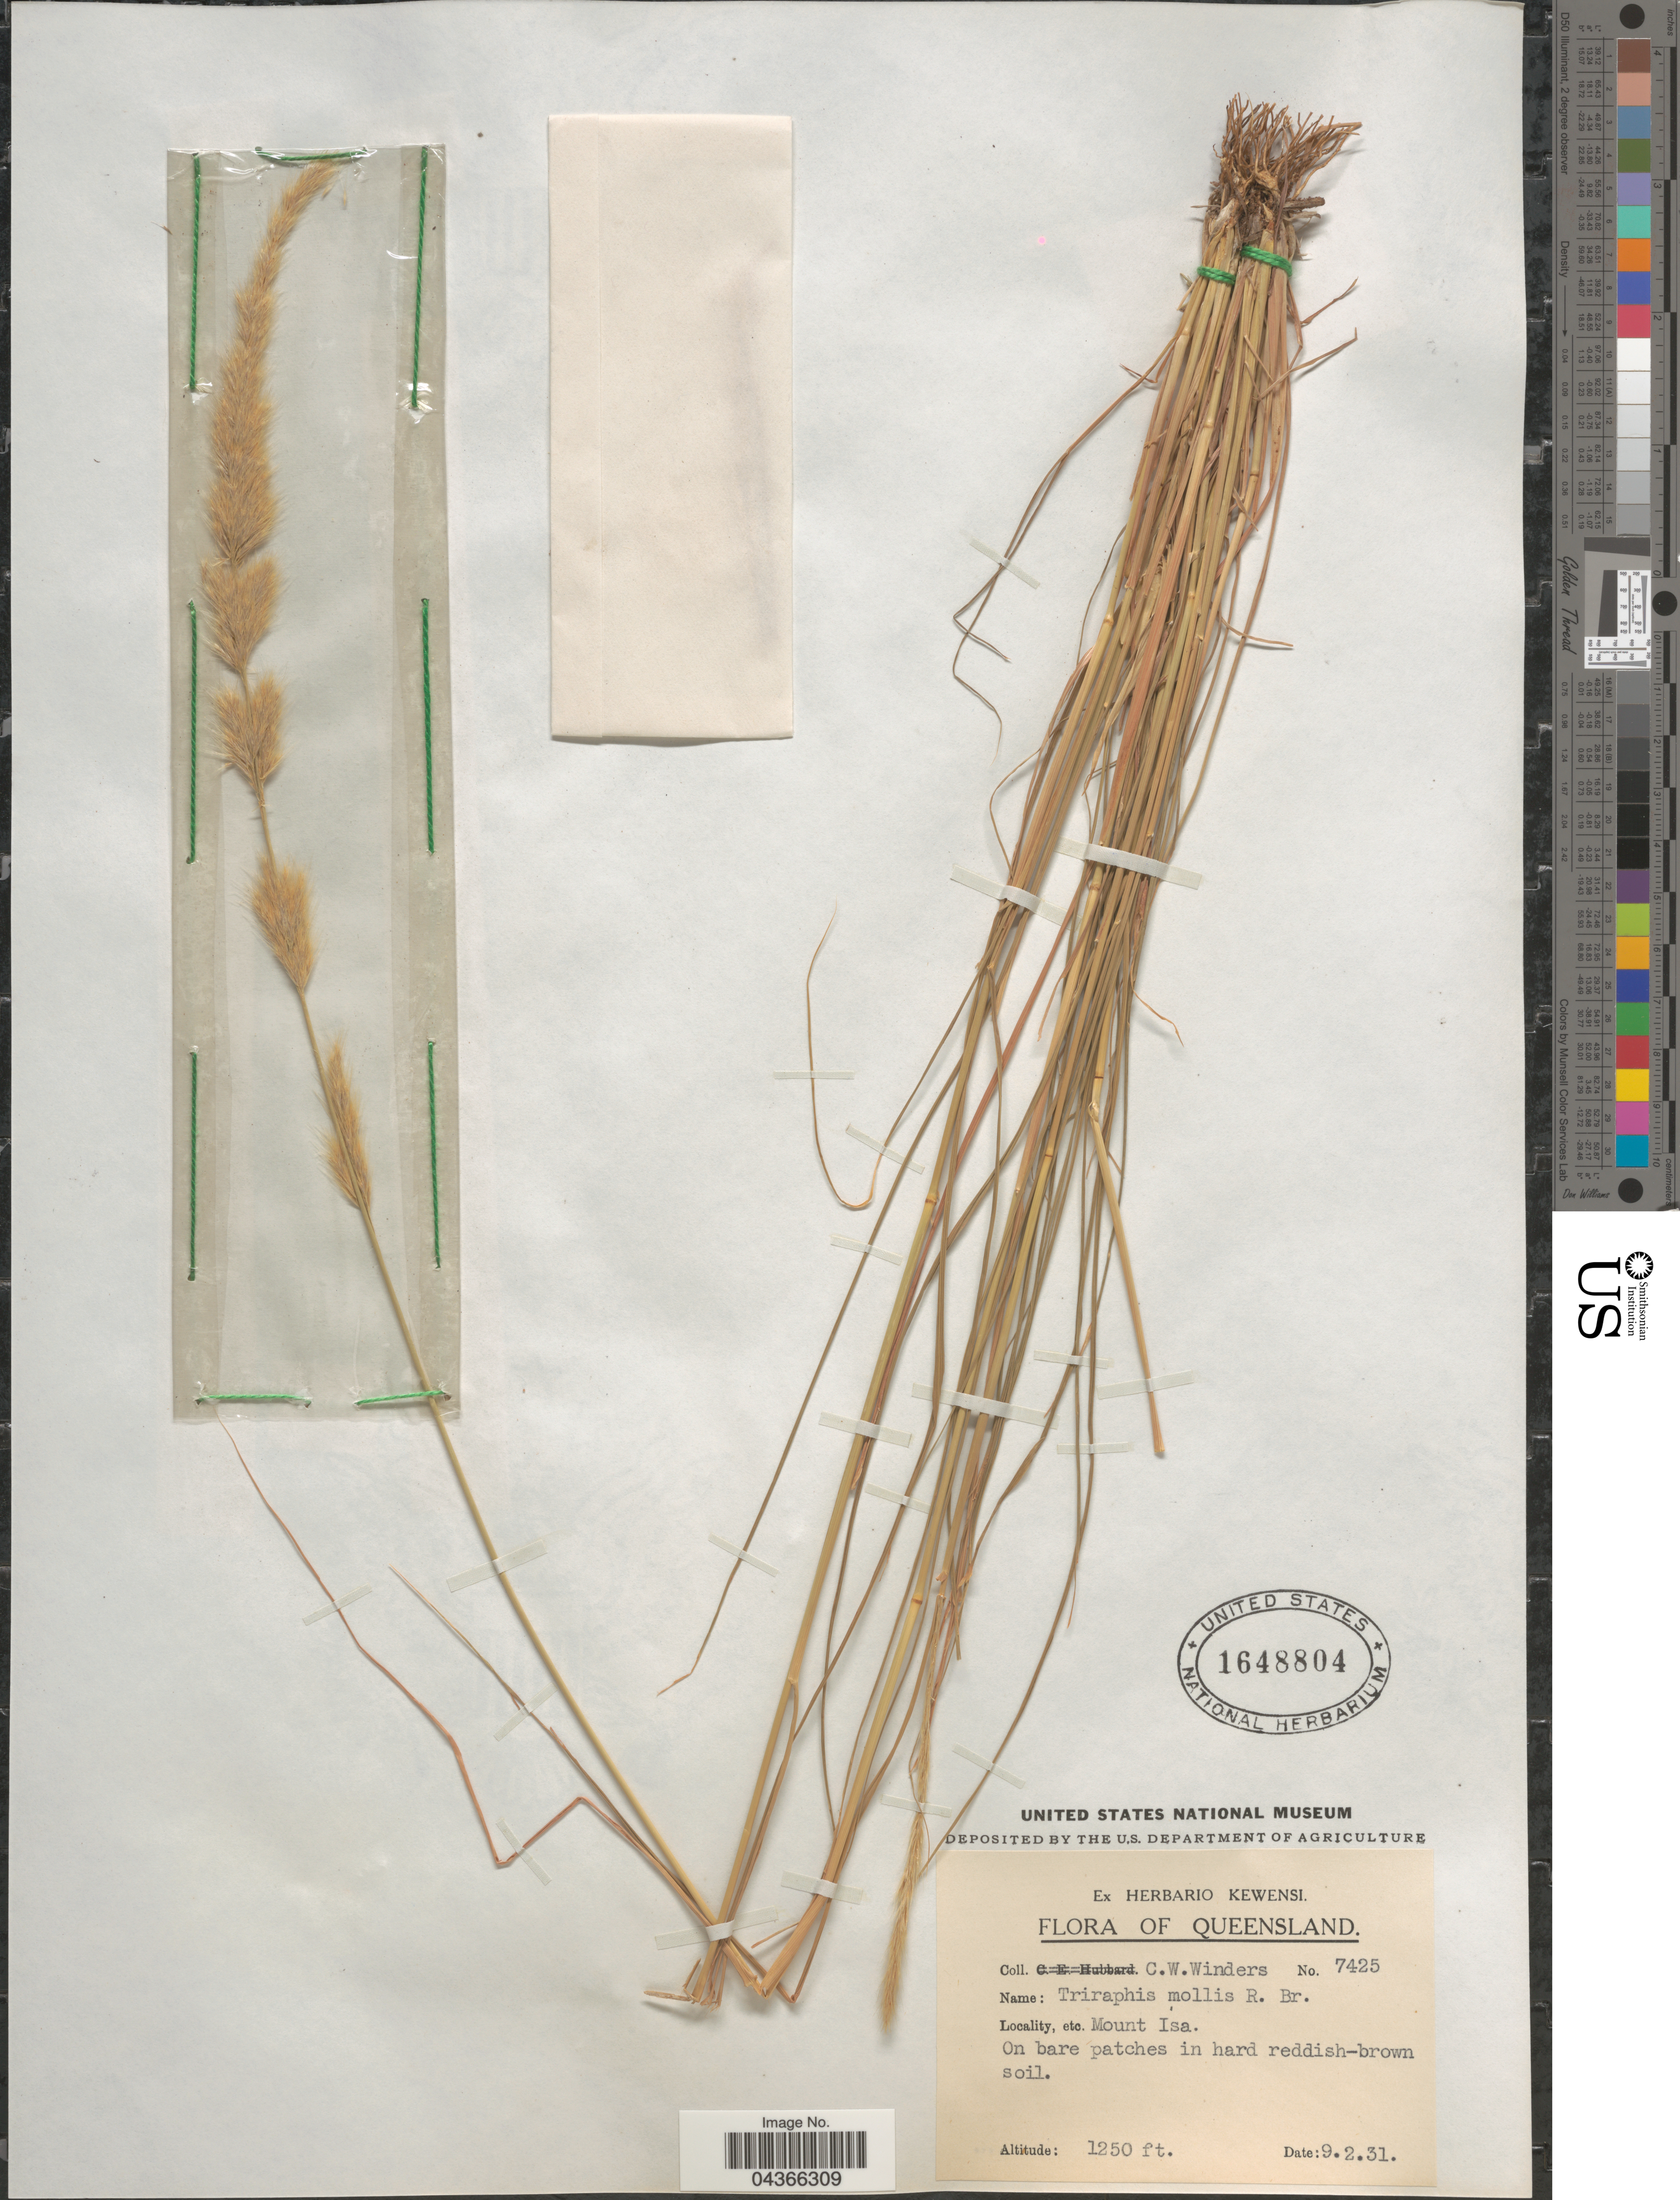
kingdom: Plantae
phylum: Tracheophyta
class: Liliopsida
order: Poales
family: Poaceae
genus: Triraphis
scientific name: Triraphis mollis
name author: R. Br.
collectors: C. Winders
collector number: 7425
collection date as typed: Transcribed d/m/y: 9/2/31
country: Australia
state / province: Queensland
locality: Mount Isa.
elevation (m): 381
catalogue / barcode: US 1648804